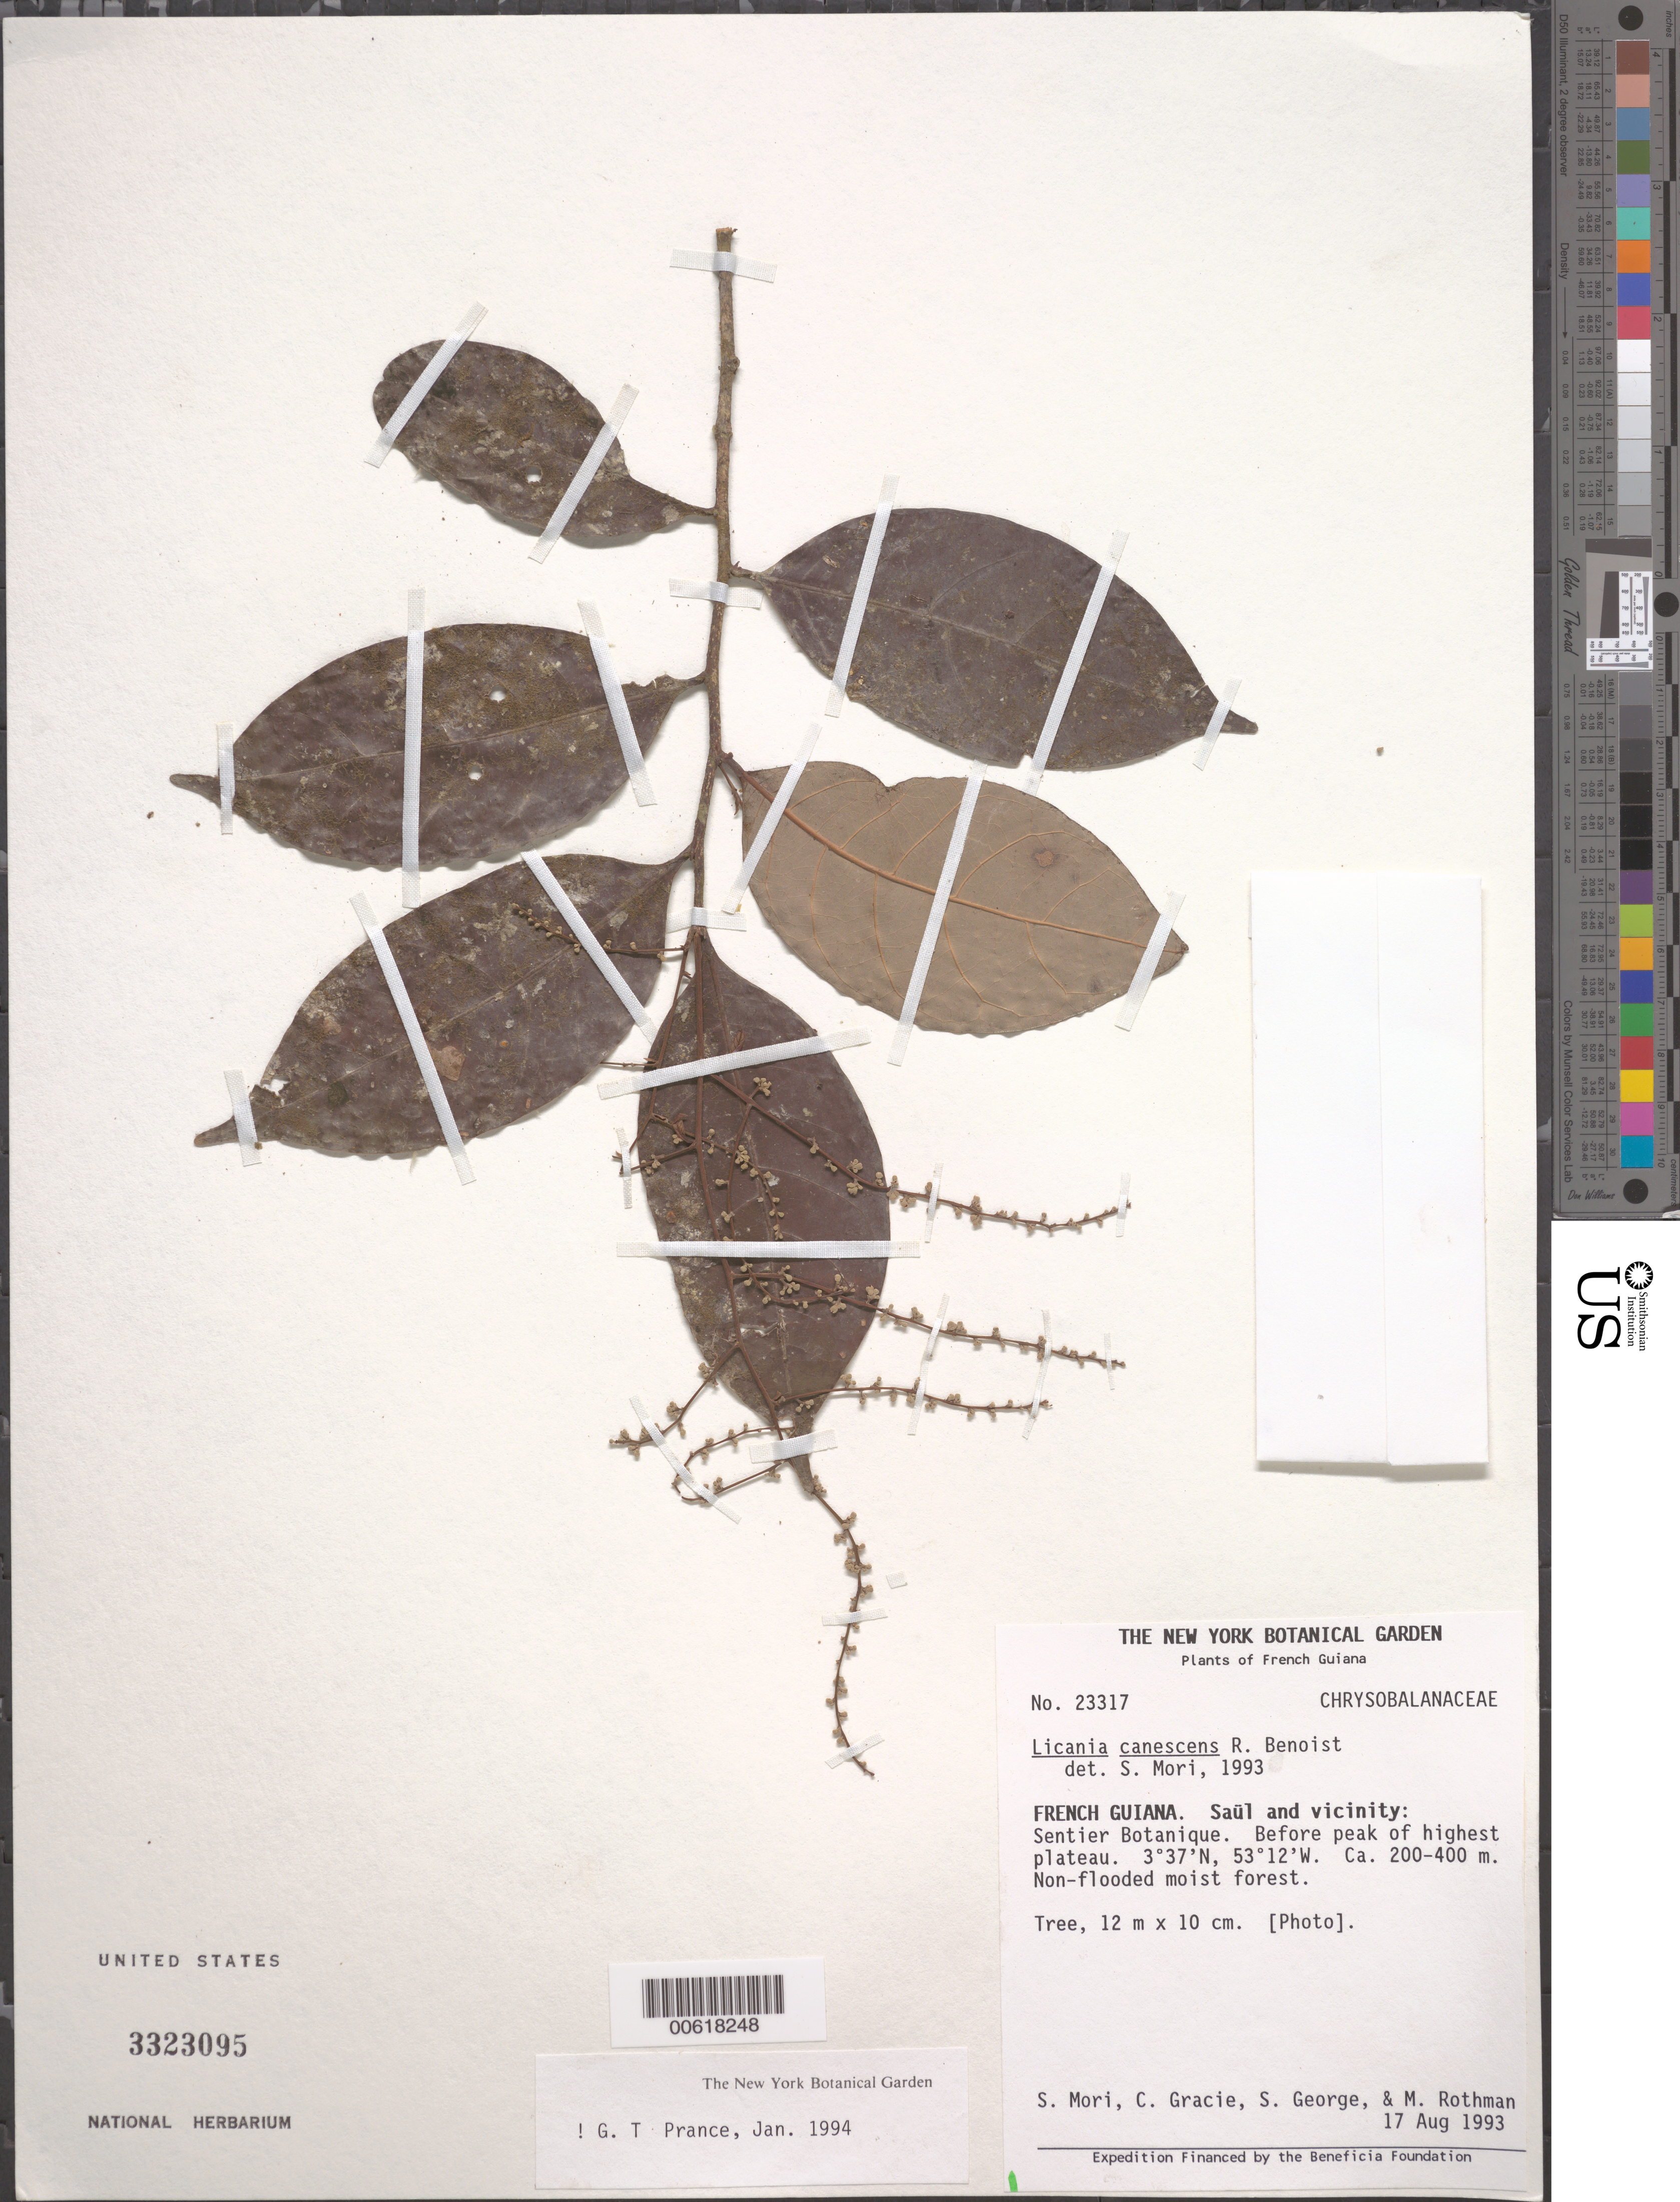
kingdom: Plantae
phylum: Tracheophyta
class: Magnoliopsida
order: Malpighiales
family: Chrysobalanaceae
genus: Licania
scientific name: Licania canescens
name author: Benoist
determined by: Prance, G. T.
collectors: S. Mori, C. A. Gracie, S. George & M. Rothman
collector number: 23317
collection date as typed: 17-Aug-93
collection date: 1993-08-17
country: French Guiana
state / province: Saint-Laurent-du-Maroni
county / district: Saül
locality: Saül and vic., Sentier Botanique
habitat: Non-flooded moist forest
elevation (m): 200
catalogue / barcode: US 3323095